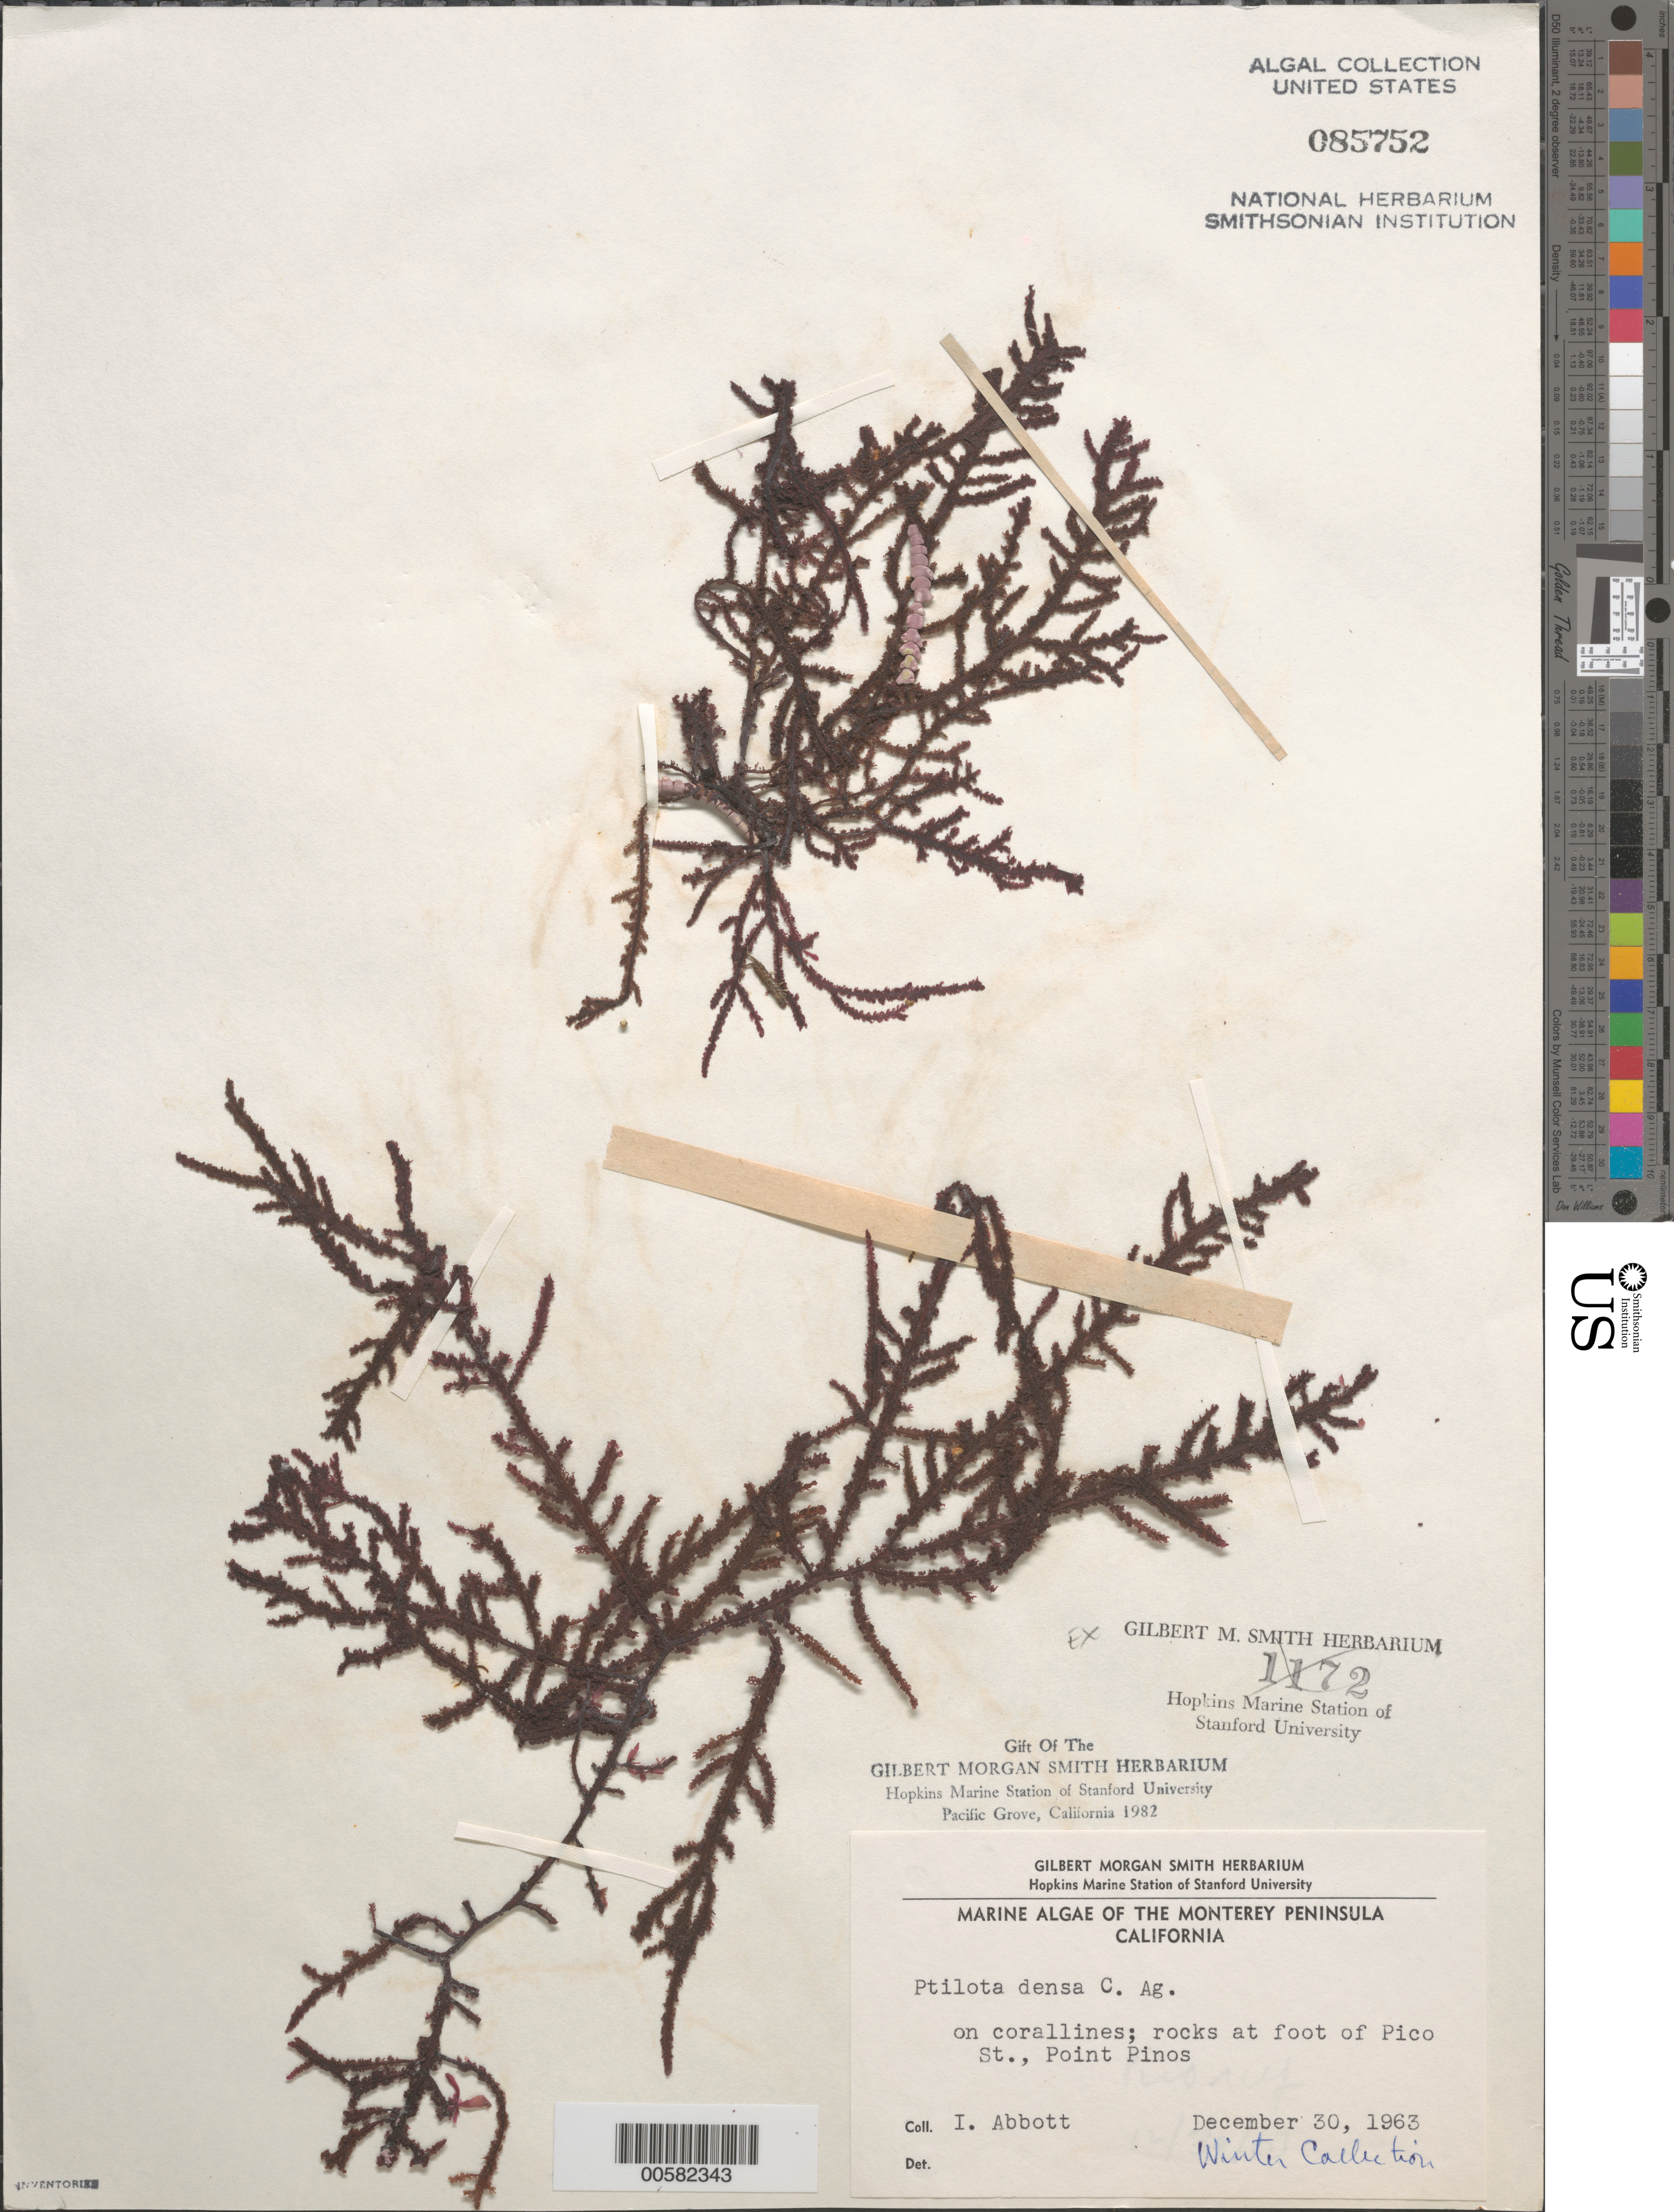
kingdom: Plantae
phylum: Rhodophyta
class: Florideophyceae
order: Ceramiales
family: Wrangeliaceae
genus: Ptilota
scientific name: Ptilota densa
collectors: I. A. Abbott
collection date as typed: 30 Dec 1963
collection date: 1963-12-30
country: United States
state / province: California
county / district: Monterey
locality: Point Pinos, foot of Pico Street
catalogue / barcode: US 85752